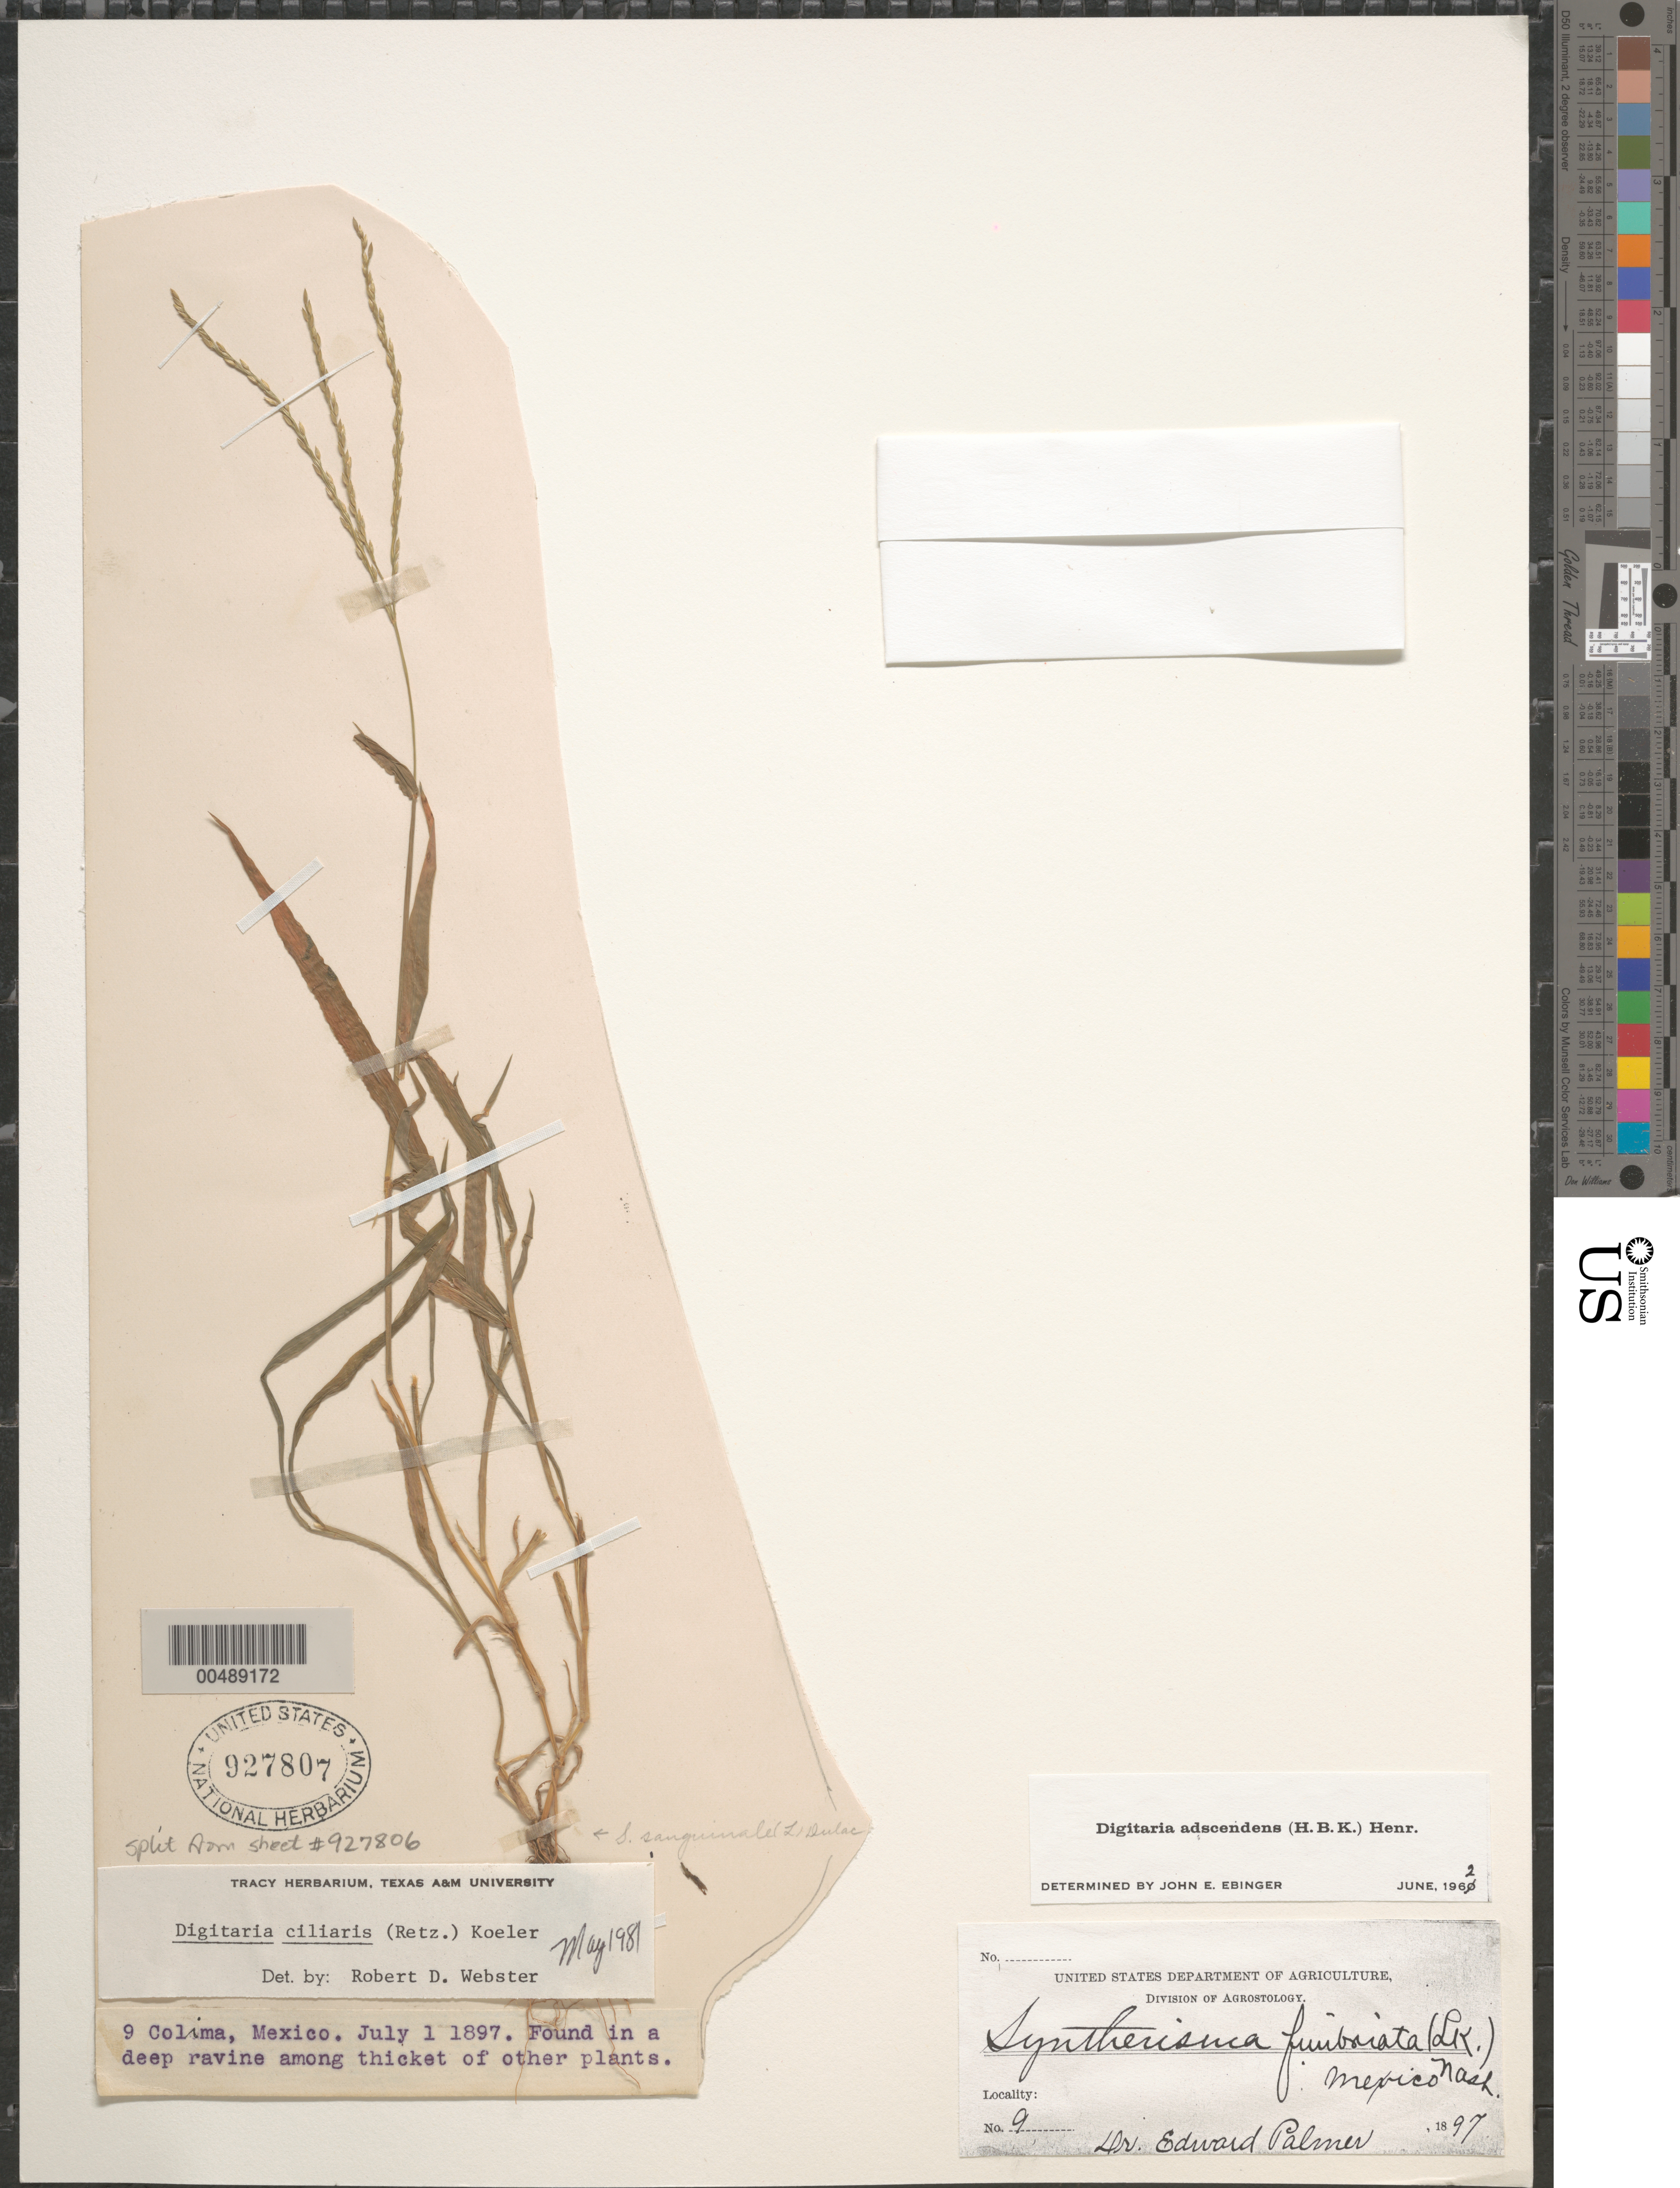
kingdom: Plantae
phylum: Tracheophyta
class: Liliopsida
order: Poales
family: Poaceae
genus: Digitaria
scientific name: Digitaria ciliaris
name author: (Retz.) Koeler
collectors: E. Palmer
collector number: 9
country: Mexico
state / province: Colima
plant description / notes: separated from sheet # 927806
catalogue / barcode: US 9727807